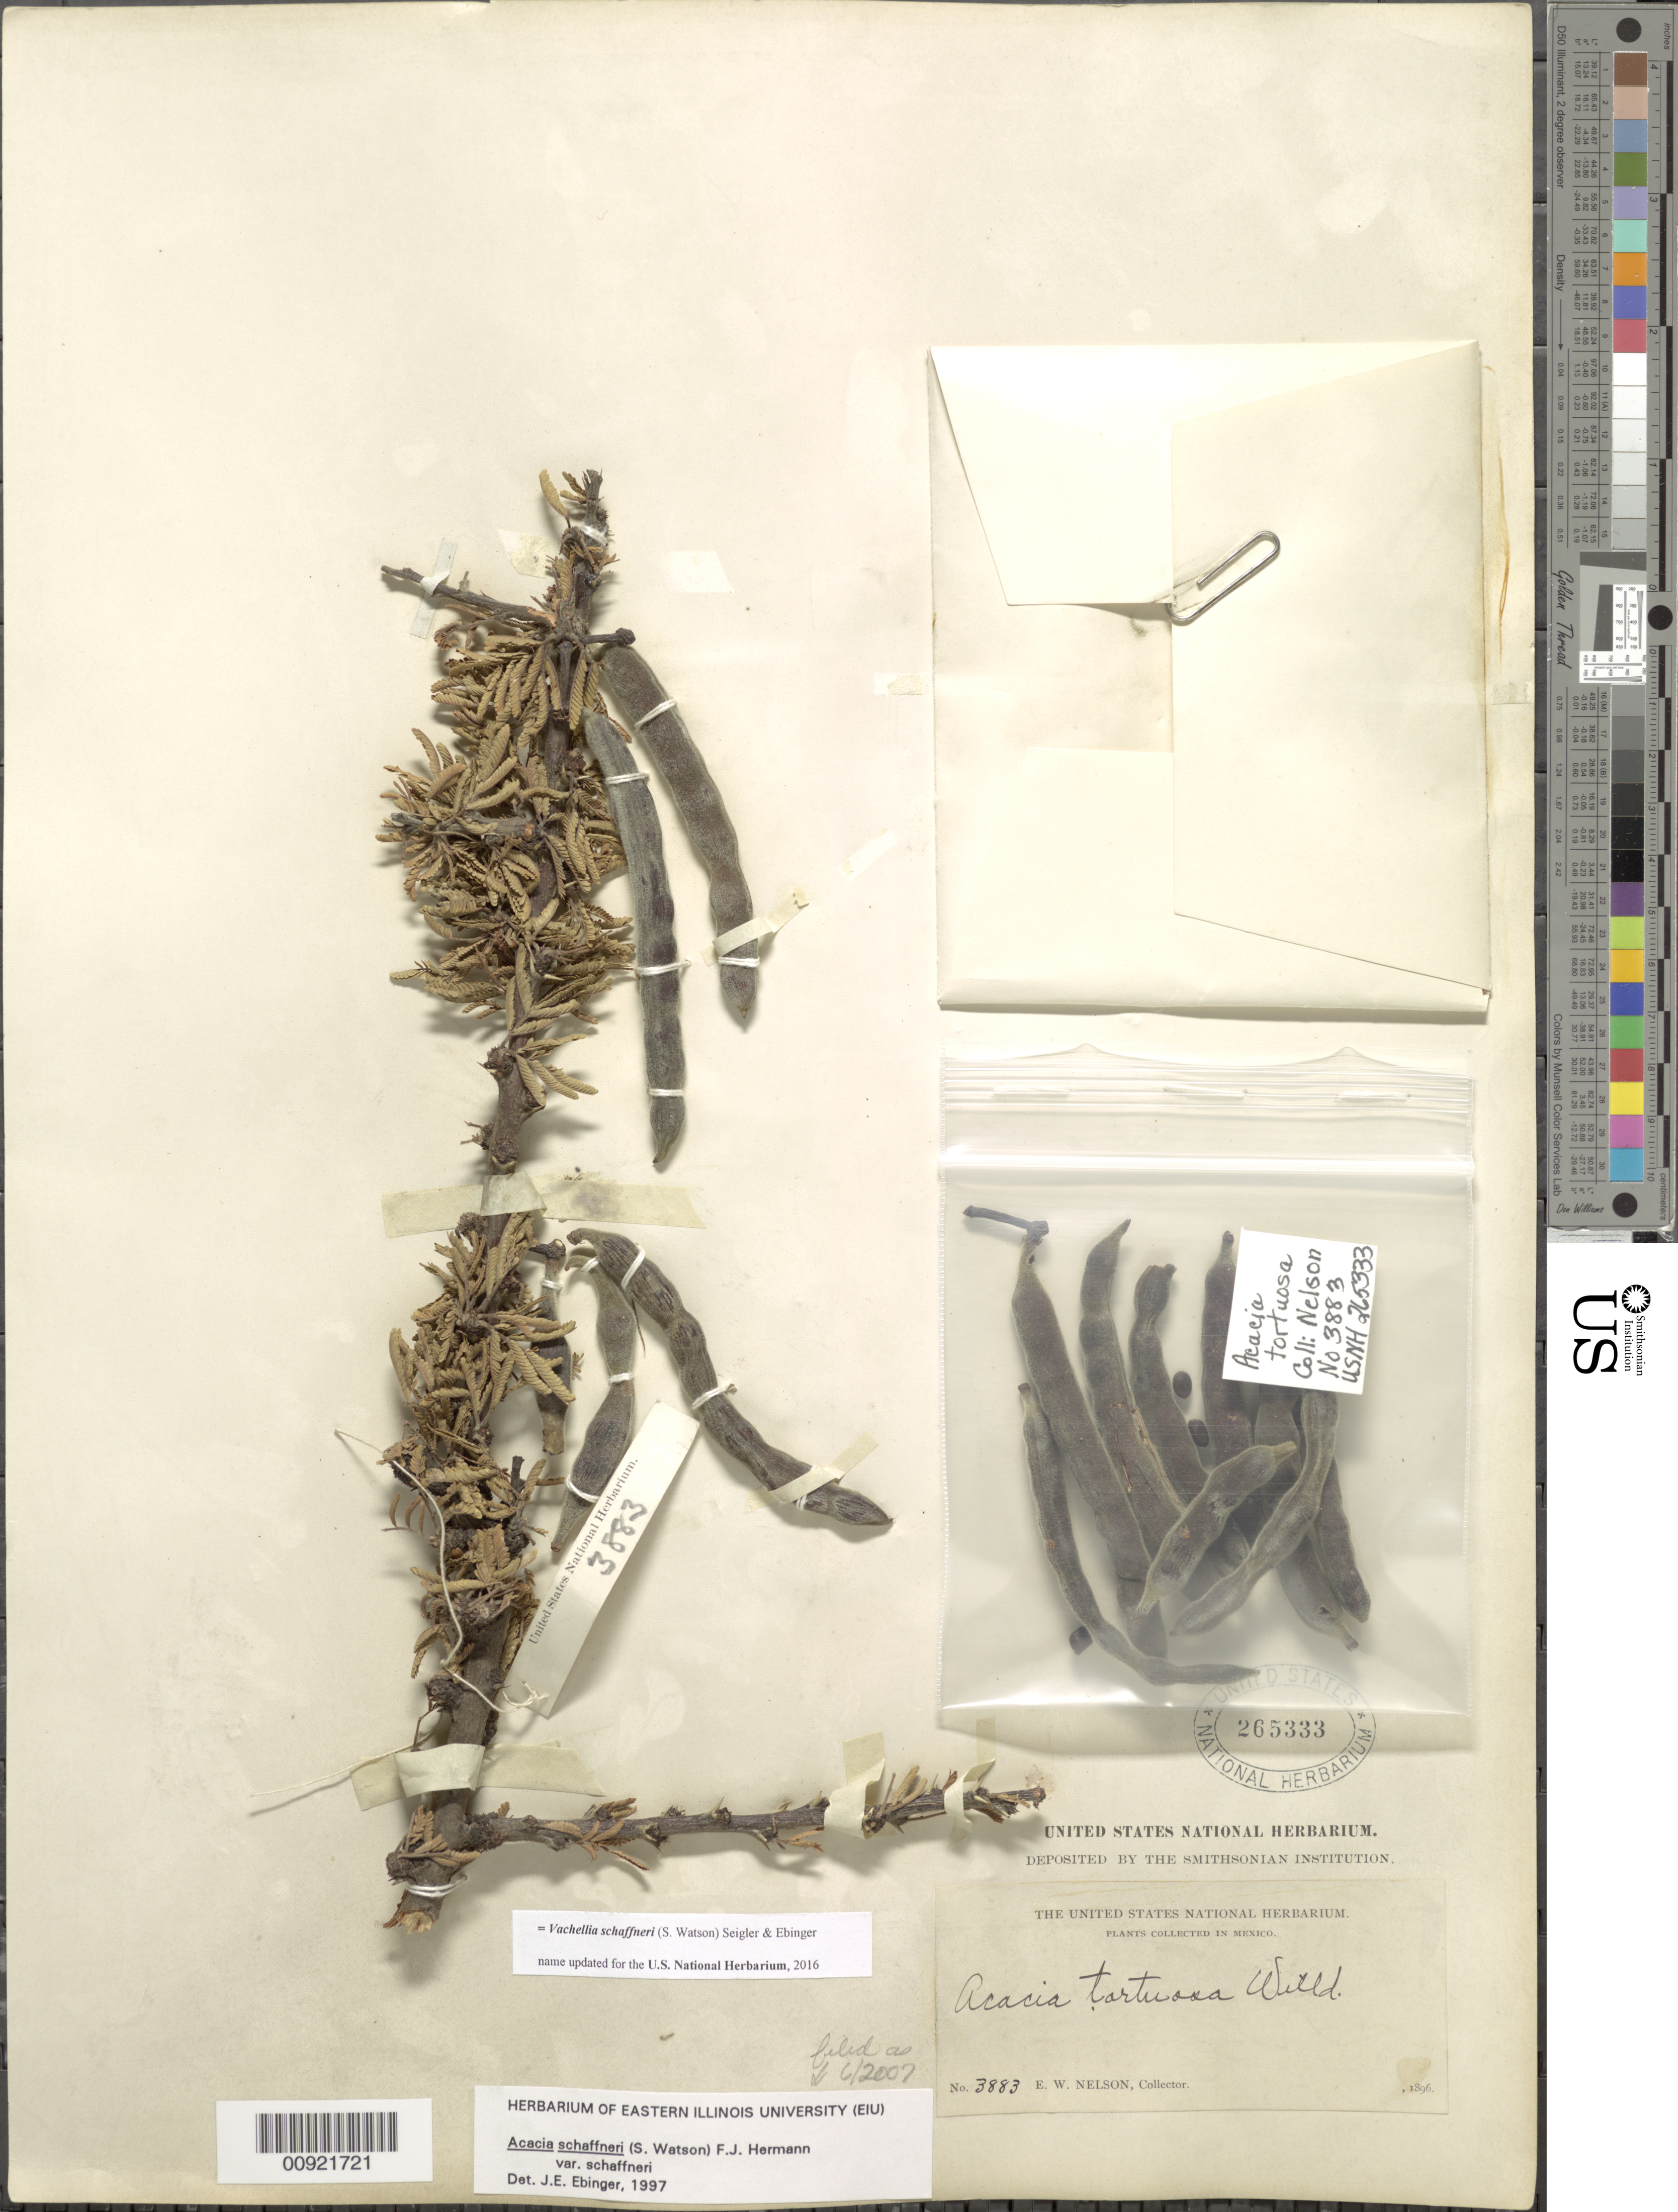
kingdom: Plantae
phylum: Tracheophyta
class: Magnoliopsida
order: Fabales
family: Fabaceae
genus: Vachellia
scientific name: Vachellia schaffneri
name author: (S. Watson) Seigler & Ebinger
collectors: E. W. Nelson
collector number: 3883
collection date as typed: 1896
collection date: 1896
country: Mexico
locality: Mexico.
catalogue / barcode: US 265333